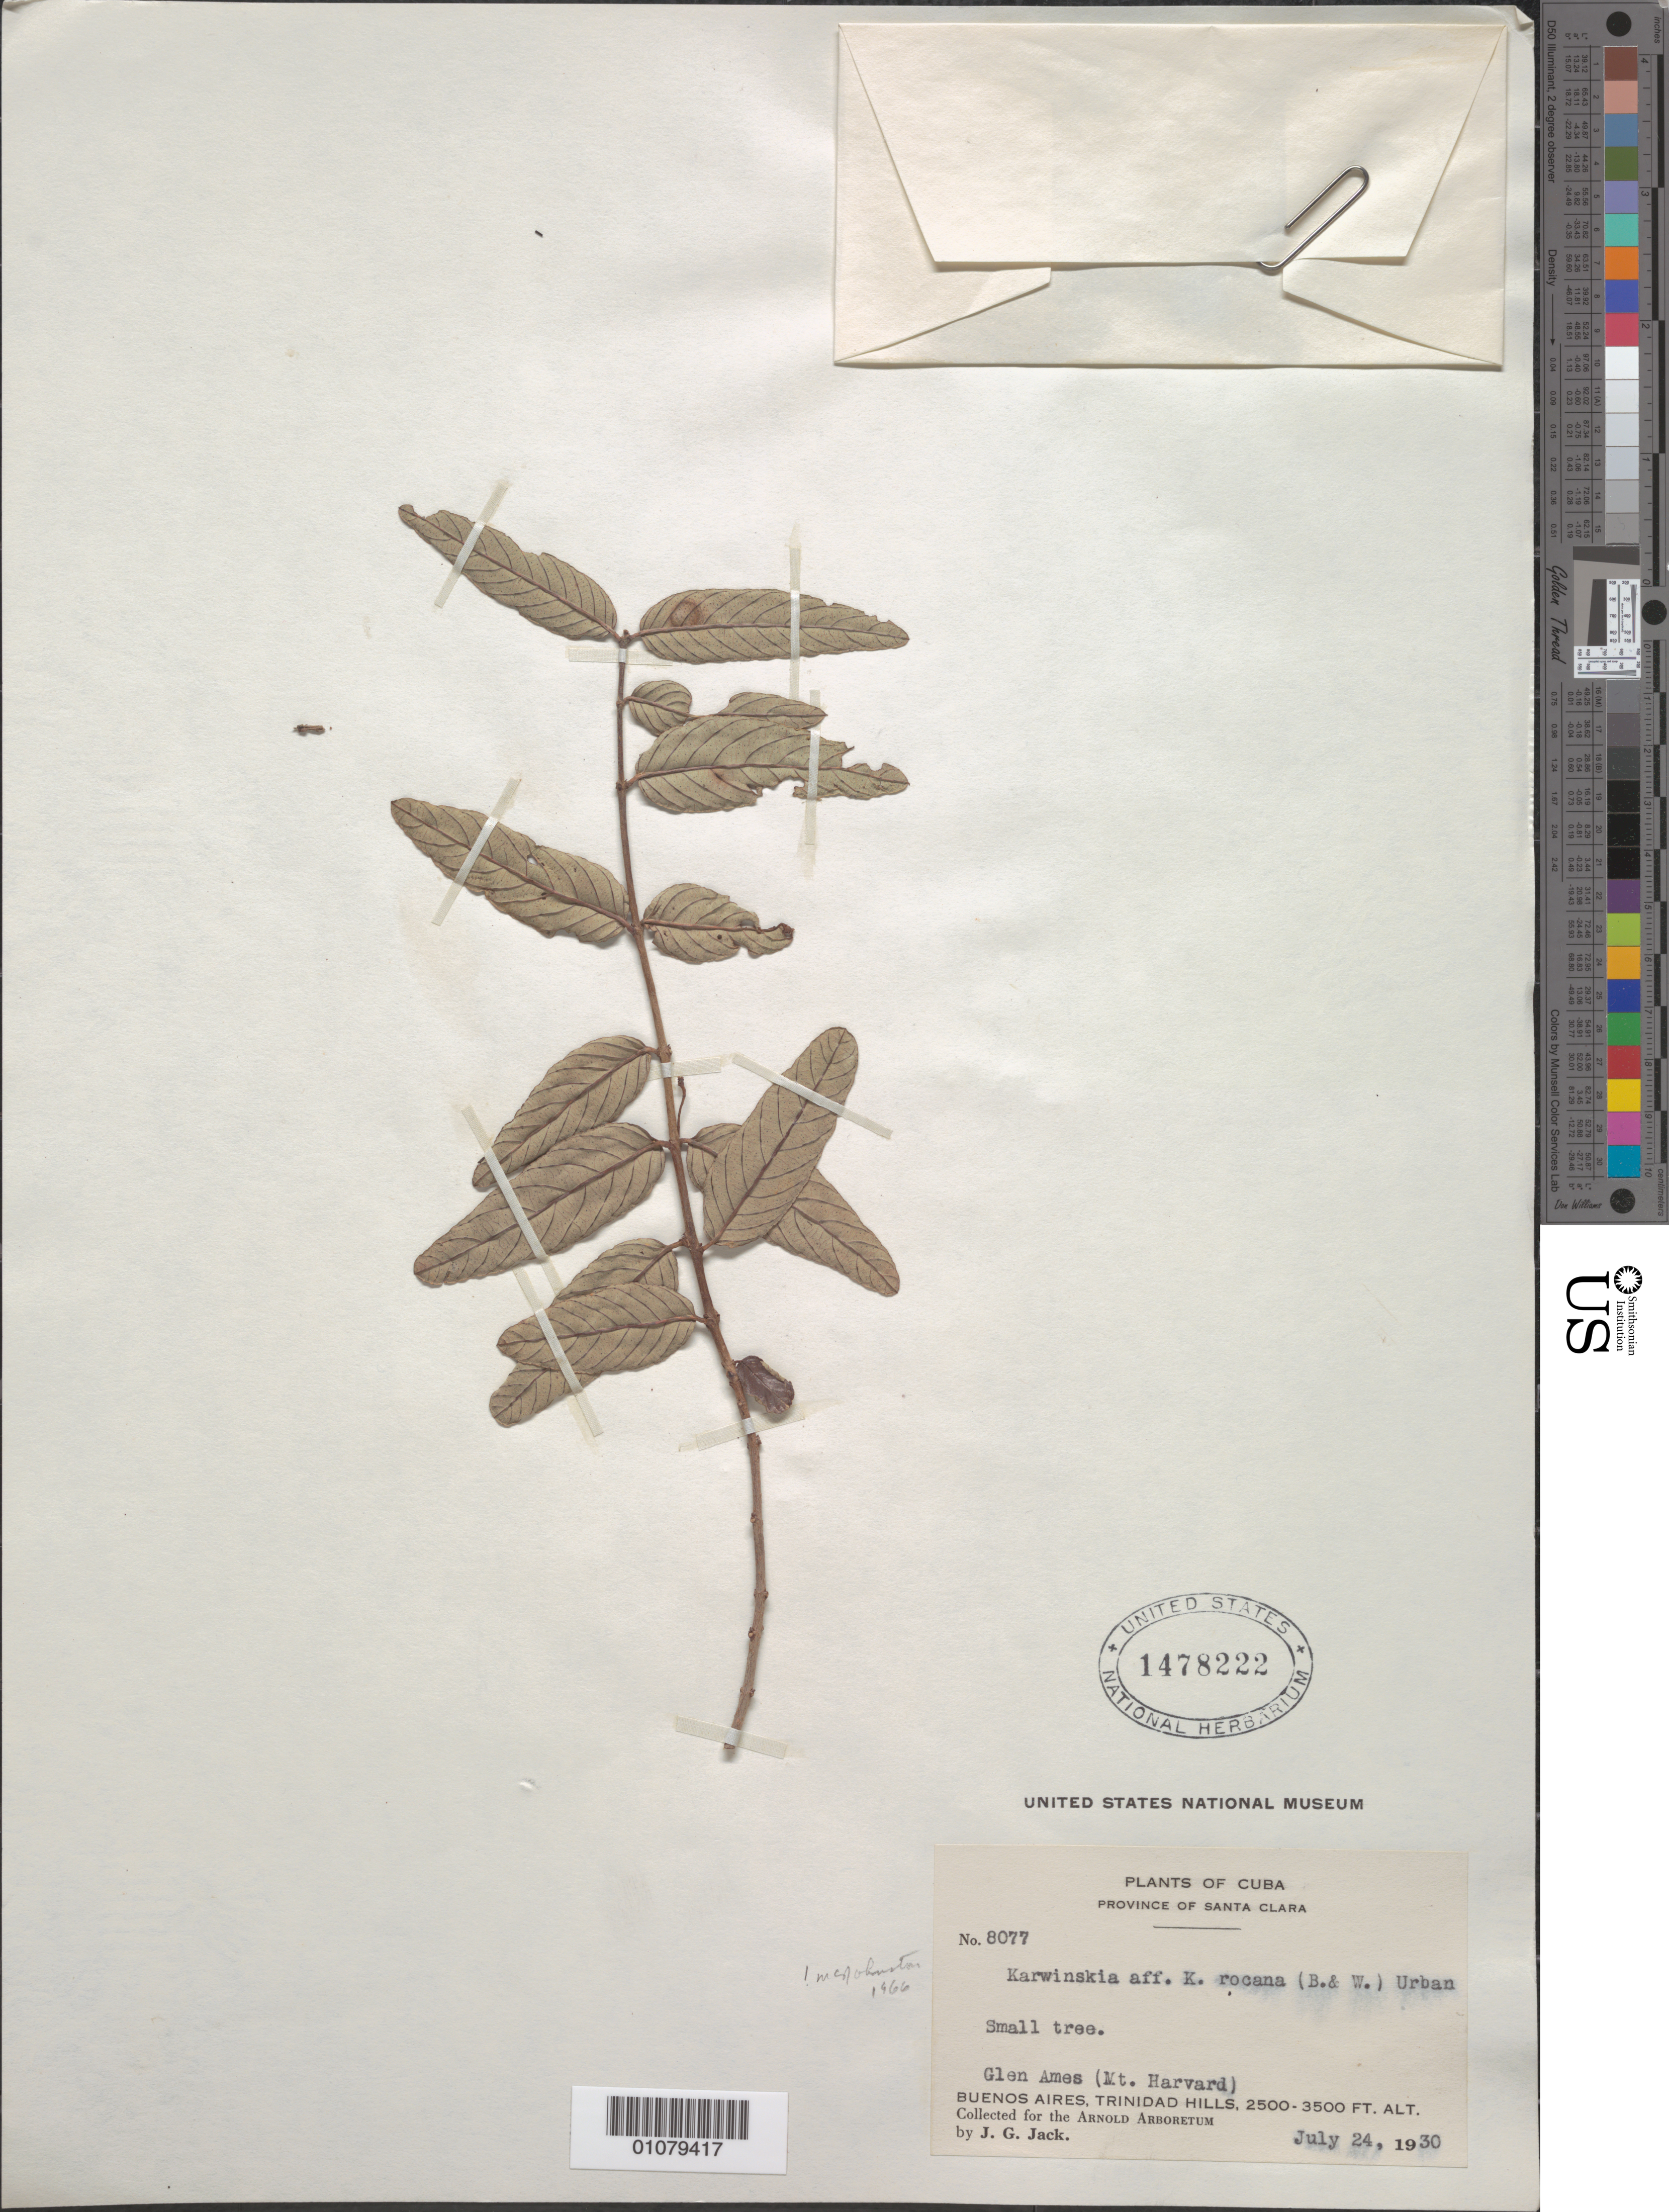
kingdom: Plantae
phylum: Tracheophyta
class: Magnoliopsida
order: Rosales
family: Rhamnaceae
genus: Karwinskia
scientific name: Karwinskia rocana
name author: (Britton & P. Wilson) Urb.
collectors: J. G. Jack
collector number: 8077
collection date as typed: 24 Jul 1930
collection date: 1930-07-24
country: Cuba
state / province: Sancti Spiritus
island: Cuba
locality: Province of Santa Clara Glen Ames (Mt Harvard) Buenos Aires, Trinidad Hills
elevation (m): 762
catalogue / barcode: US 1478222